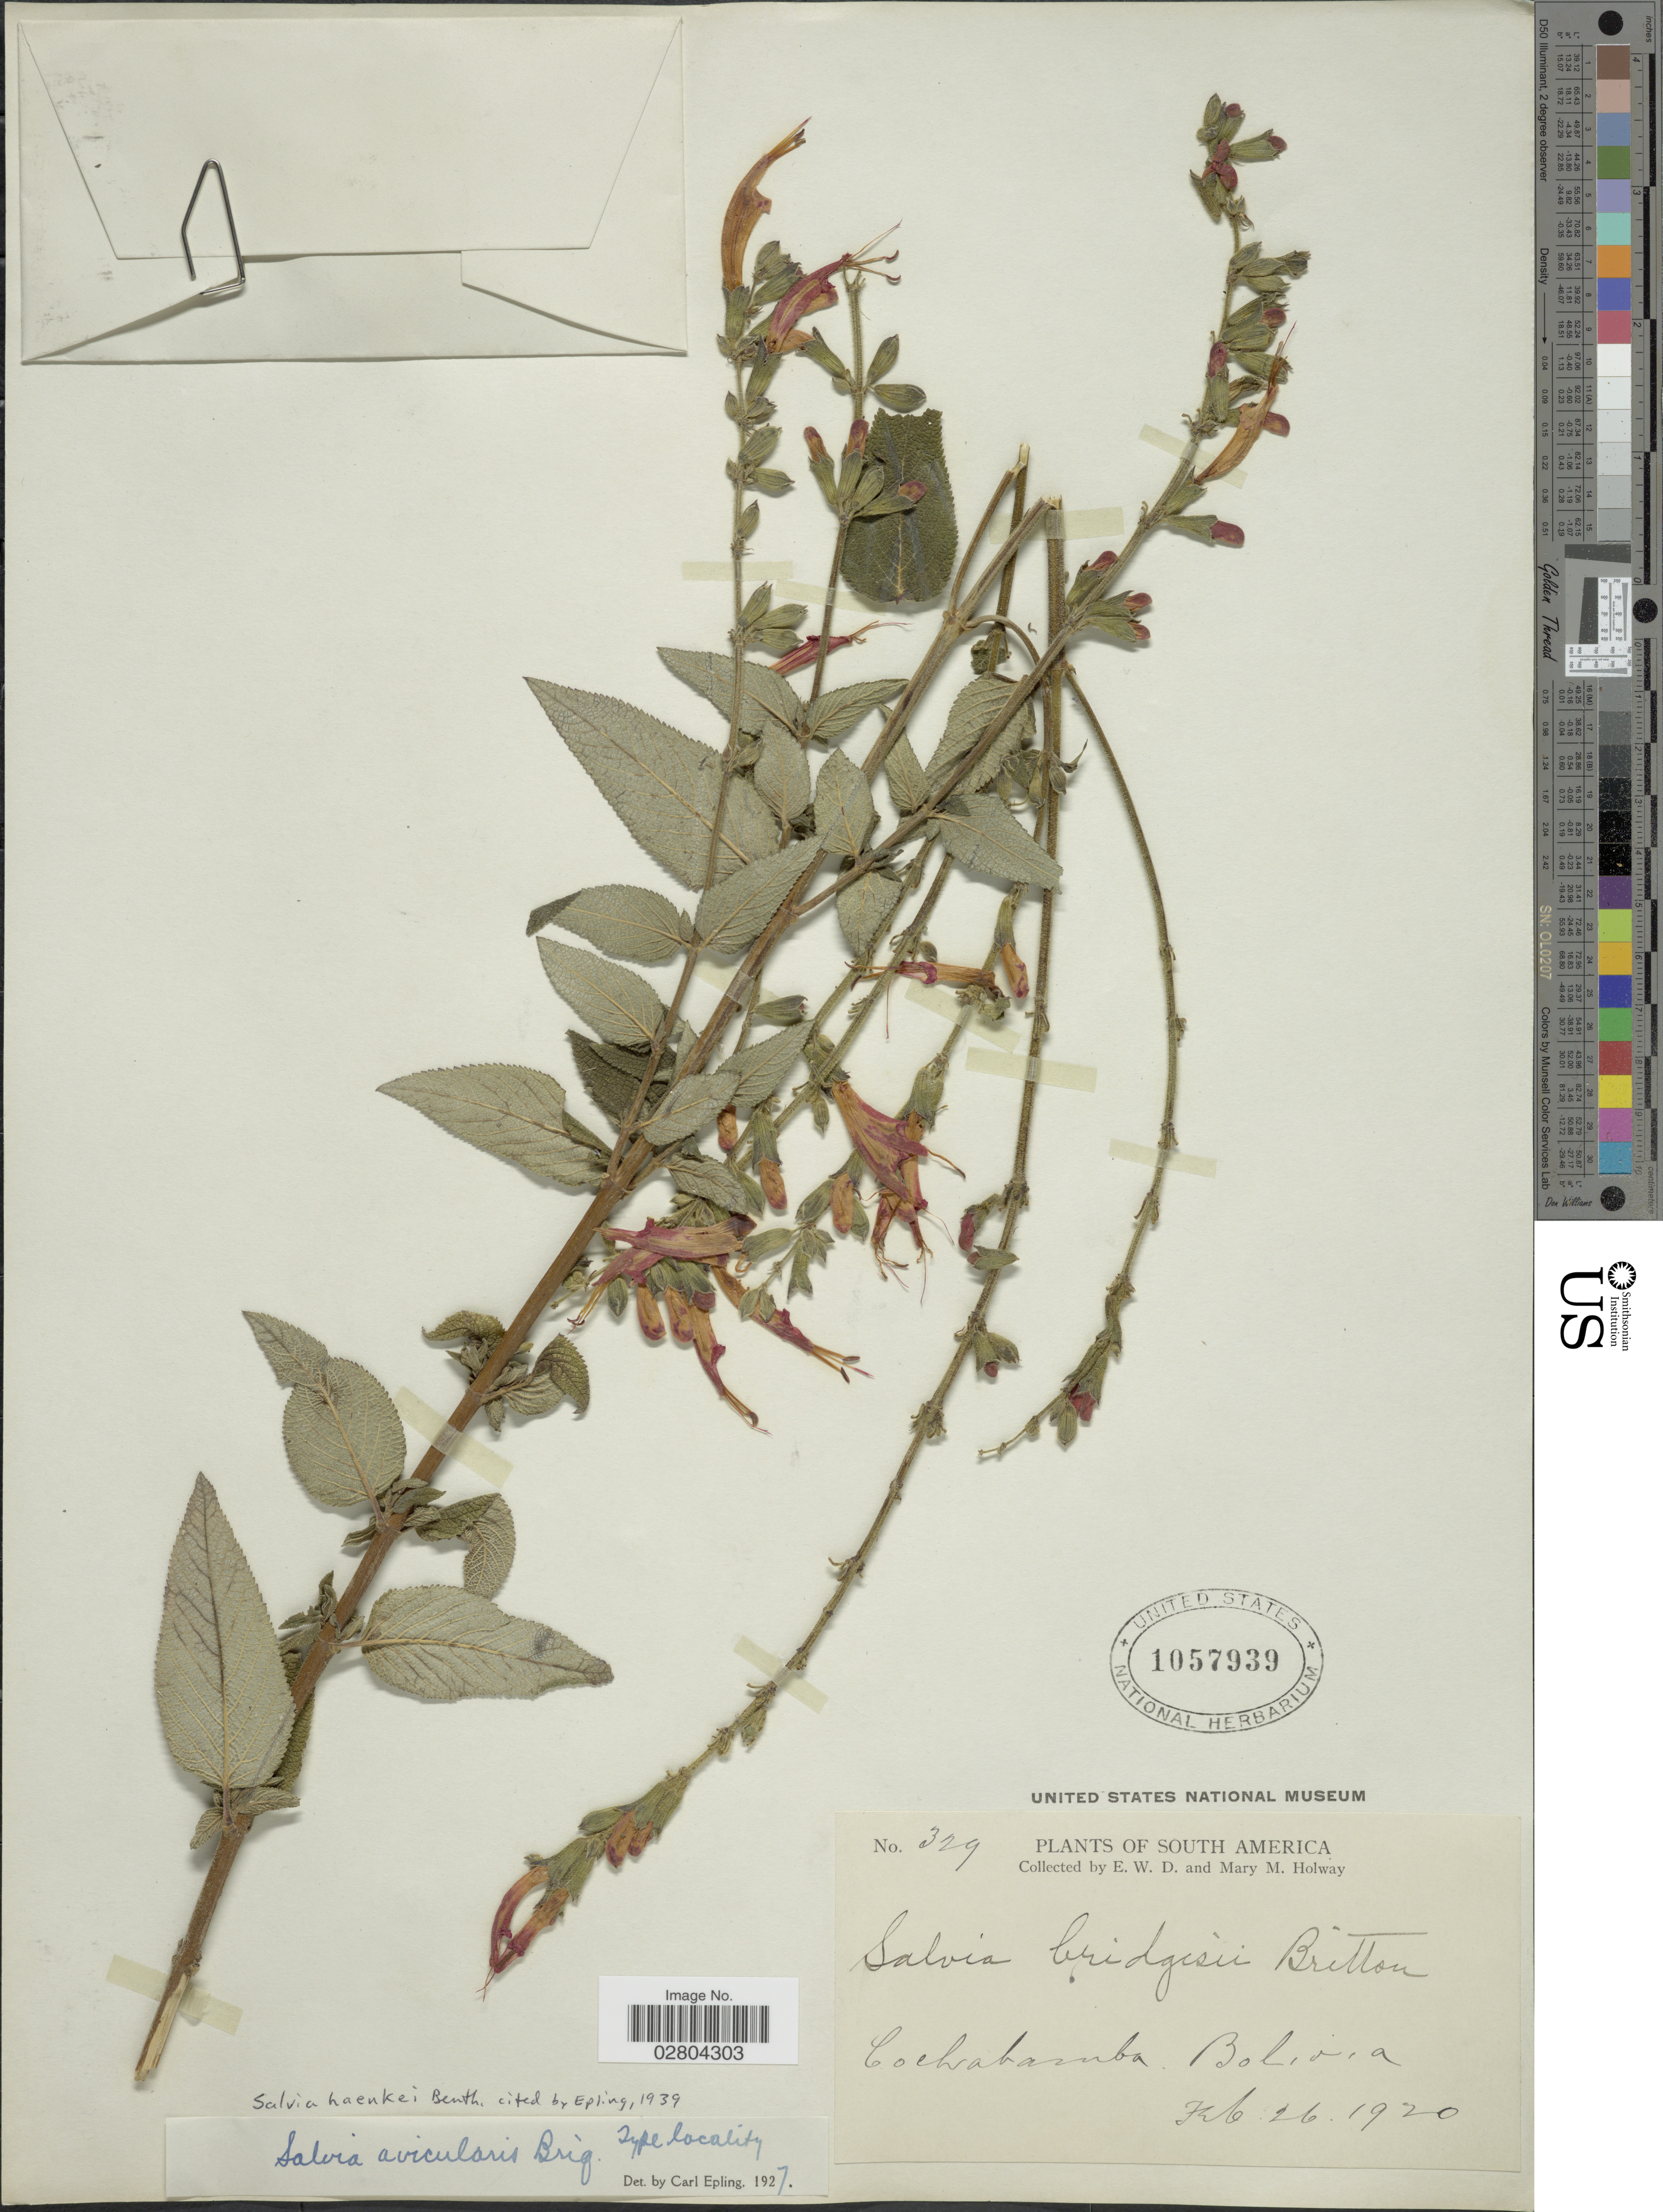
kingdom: Plantae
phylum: Tracheophyta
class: Magnoliopsida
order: Lamiales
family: Lamiaceae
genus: Salvia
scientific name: Salvia haenkei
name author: Benth.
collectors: E. W. D. Holway & M. M. Holway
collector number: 329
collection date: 1920-02-26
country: Bolivia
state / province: Cochabamba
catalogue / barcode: US 1057939